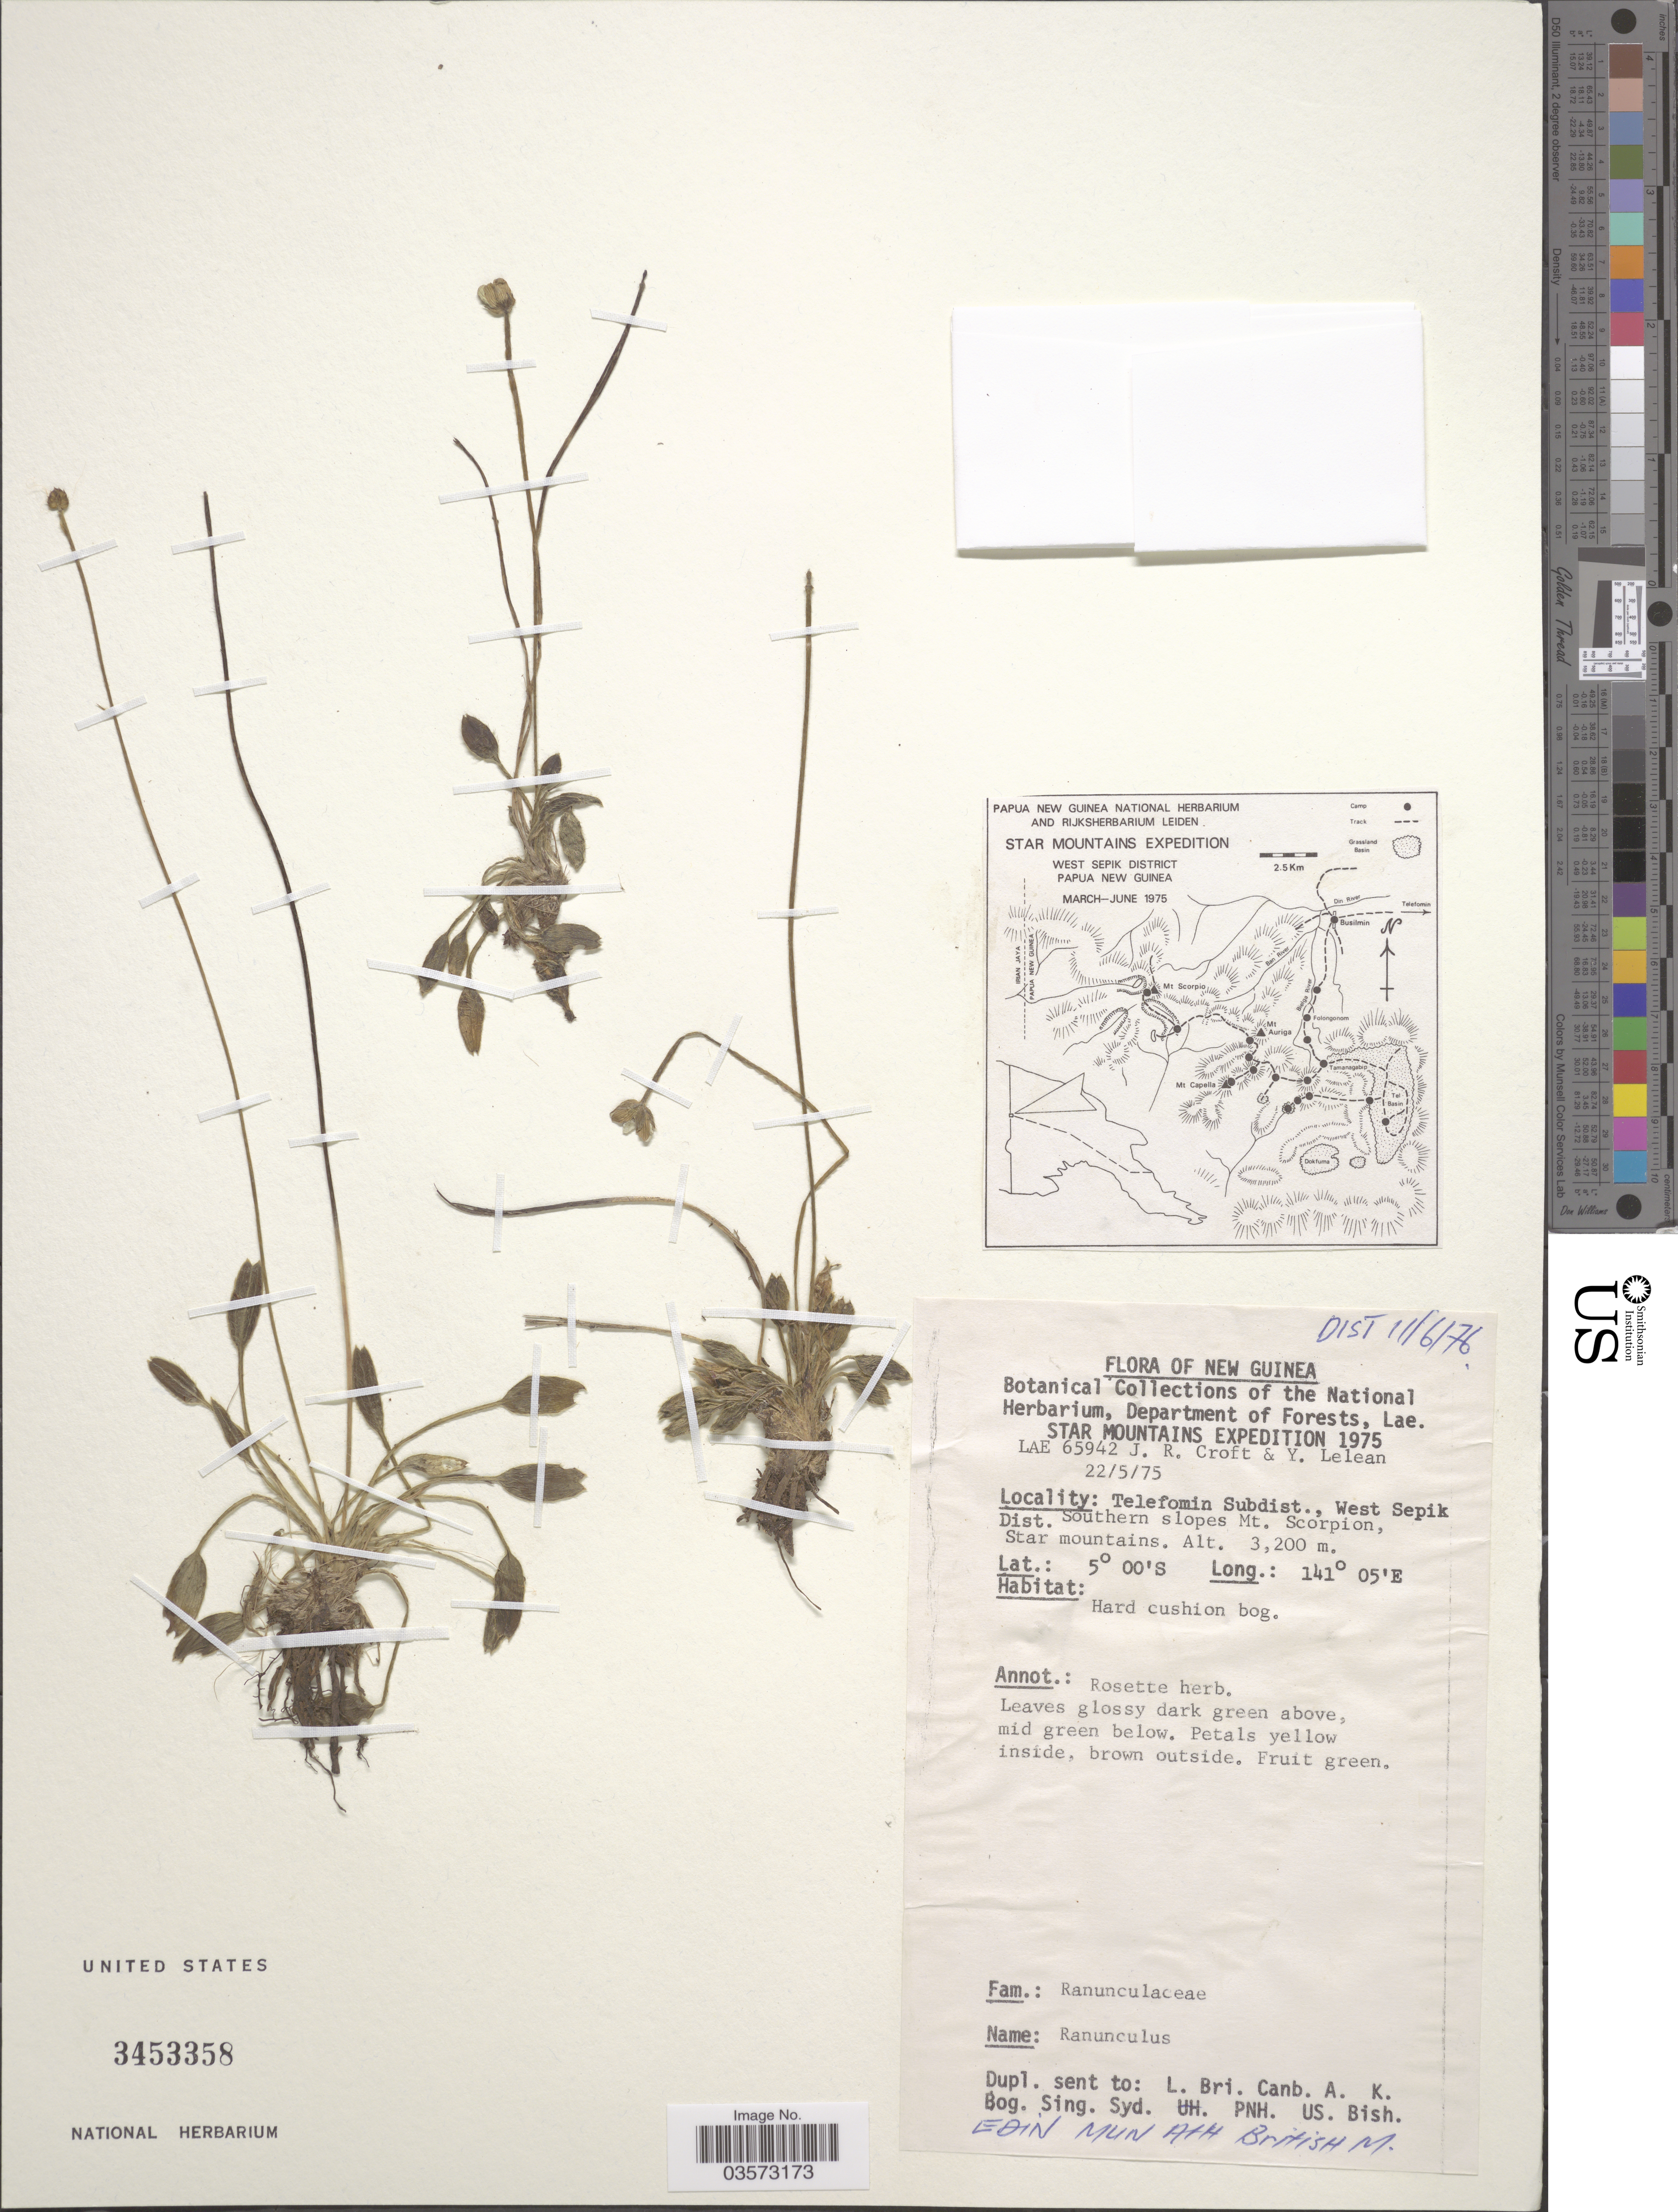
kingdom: Plantae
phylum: Tracheophyta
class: Magnoliopsida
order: Ranunculales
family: Ranunculaceae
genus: Ranunculus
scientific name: Ranunculus sp.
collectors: J. R. Croft & Y. Lelean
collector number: LAE65942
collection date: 1975-05-22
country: Papua New Guinea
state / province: Sandaun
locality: New Guinea. Telefomin Subdist., West Sepik Dist. Southern slopes Mt. Scorpion, Star mountains.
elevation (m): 3200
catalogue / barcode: US 3453358